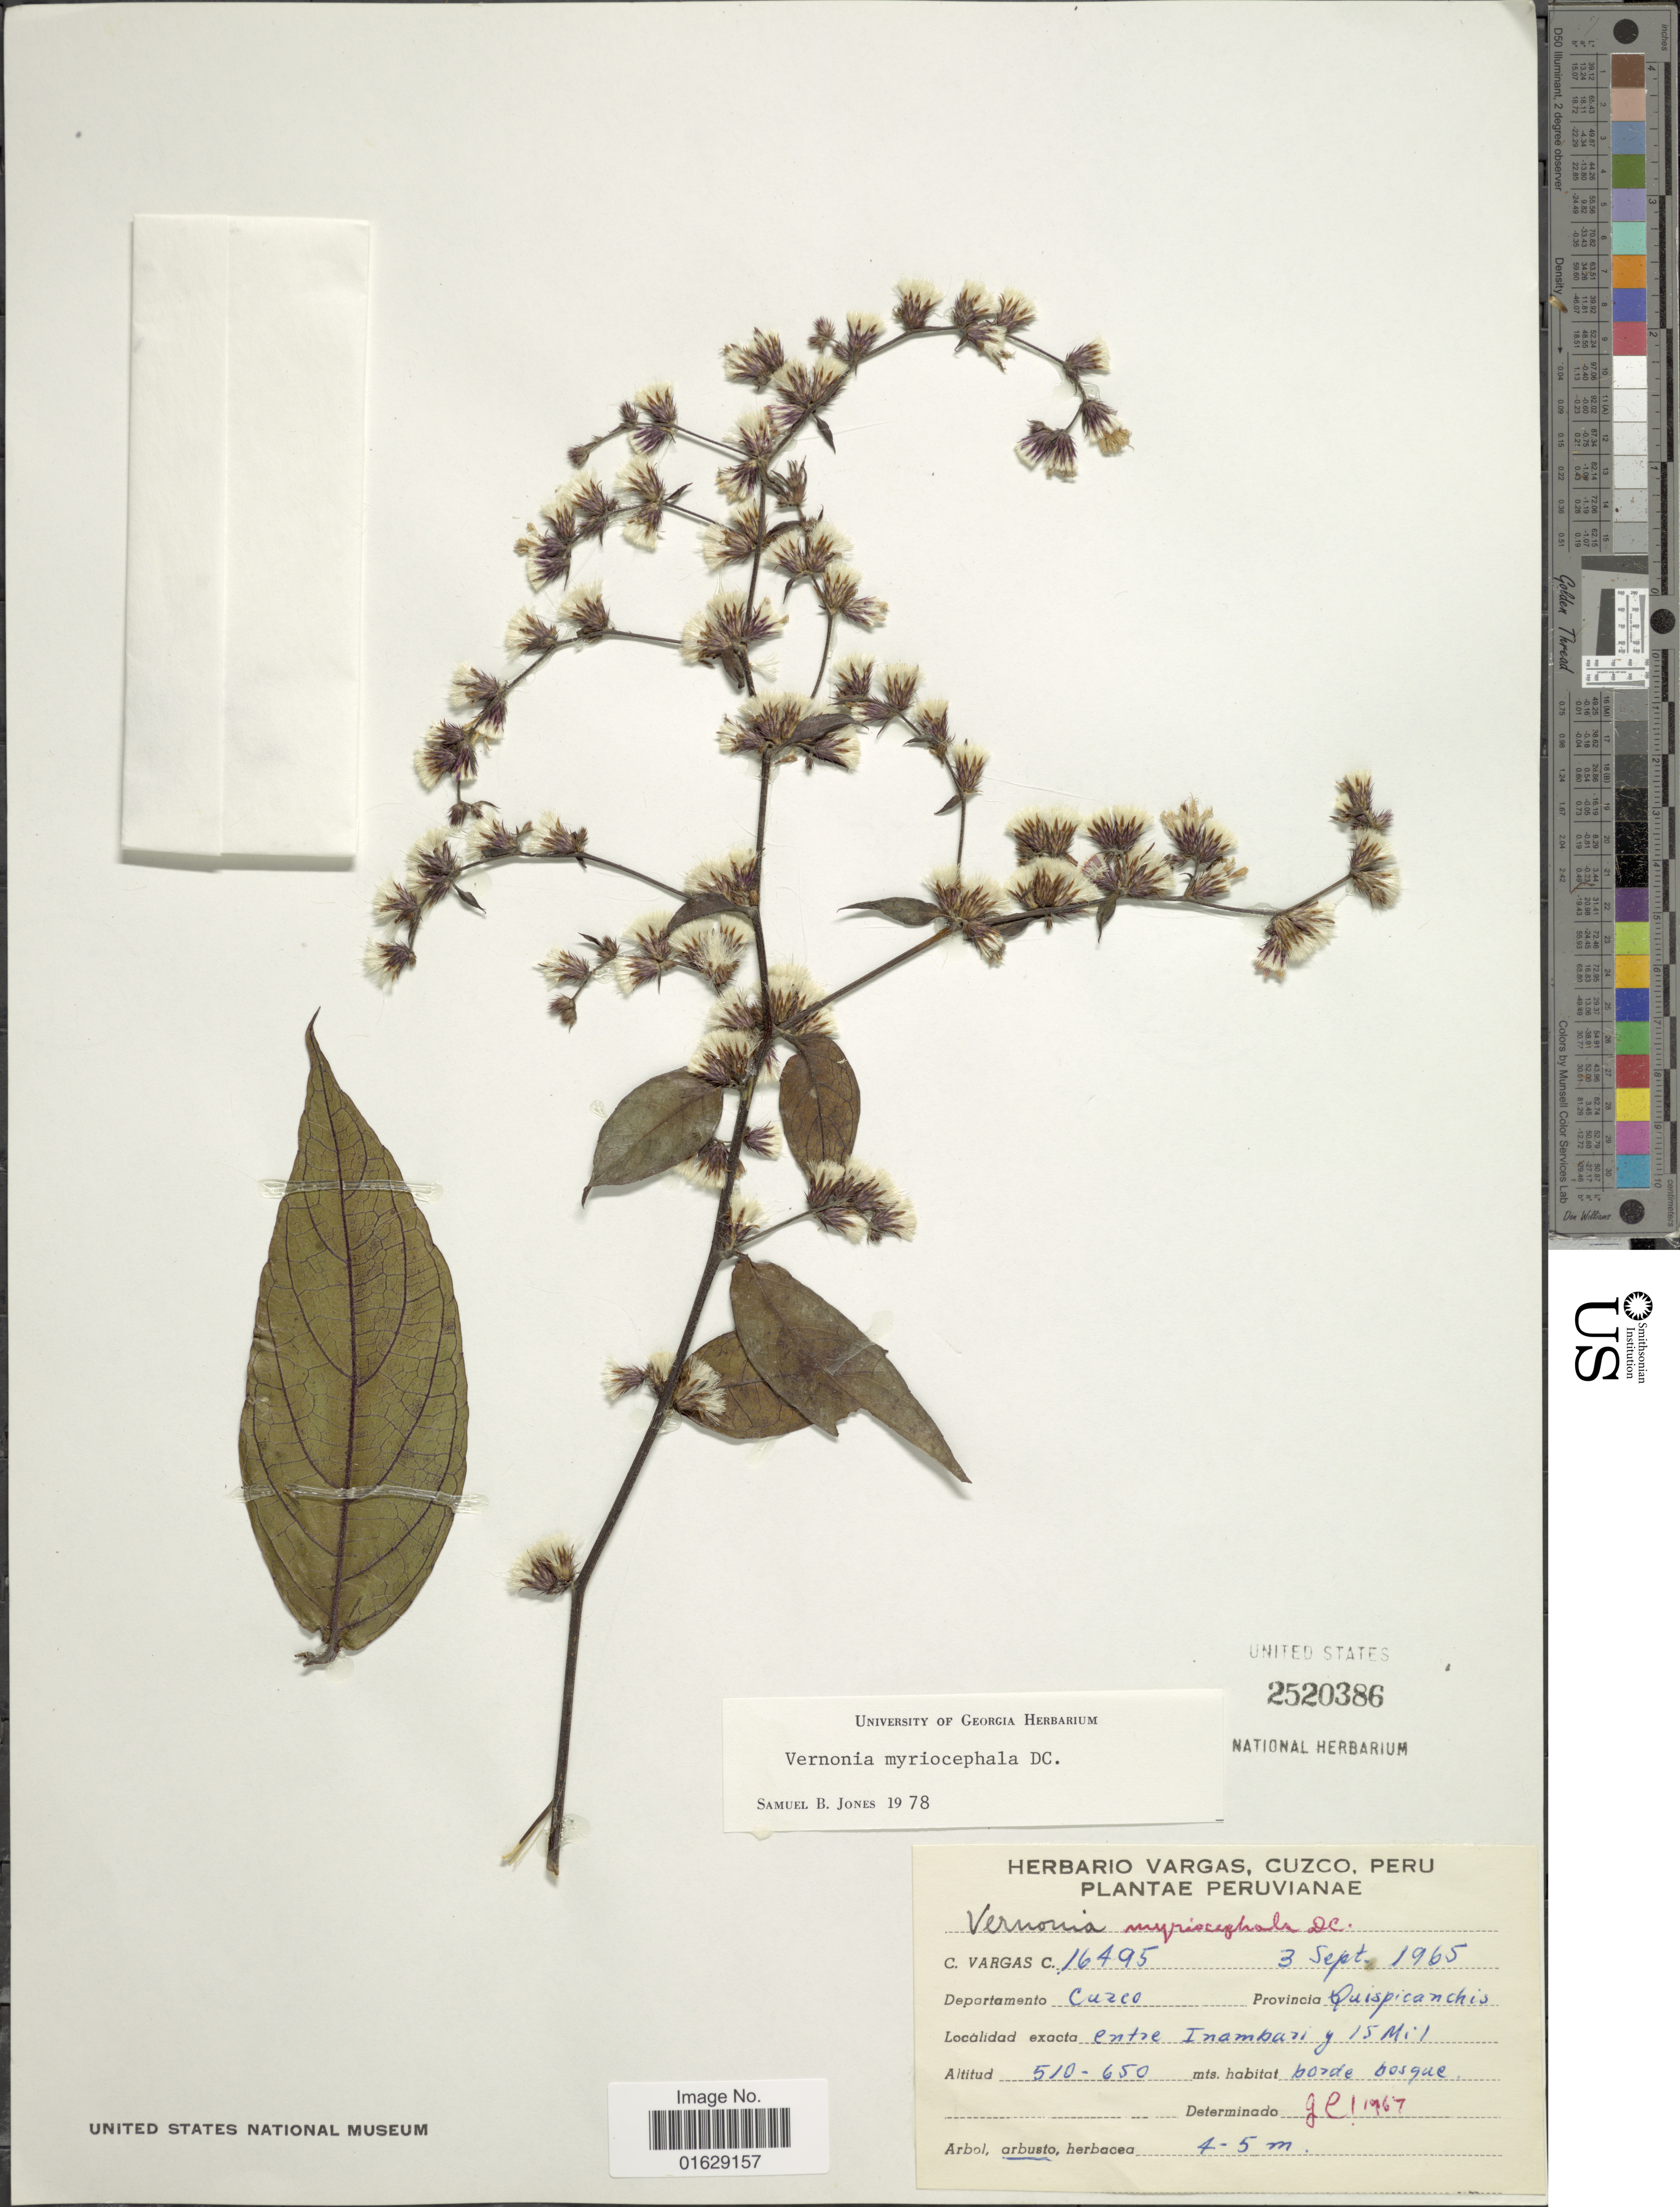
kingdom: Plantae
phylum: Tracheophyta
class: Magnoliopsida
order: Asterales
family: Asteraceae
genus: Lepidaploa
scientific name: Lepidaploa myriocephala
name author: (DC.) H. Rob.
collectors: C. Vargas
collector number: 16495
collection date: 1965-09-03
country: Peru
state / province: Cusco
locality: Deportamento Cuzco, Provincia Quispicanchis, entre Inambazi y Ismil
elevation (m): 510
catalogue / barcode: US 2520386